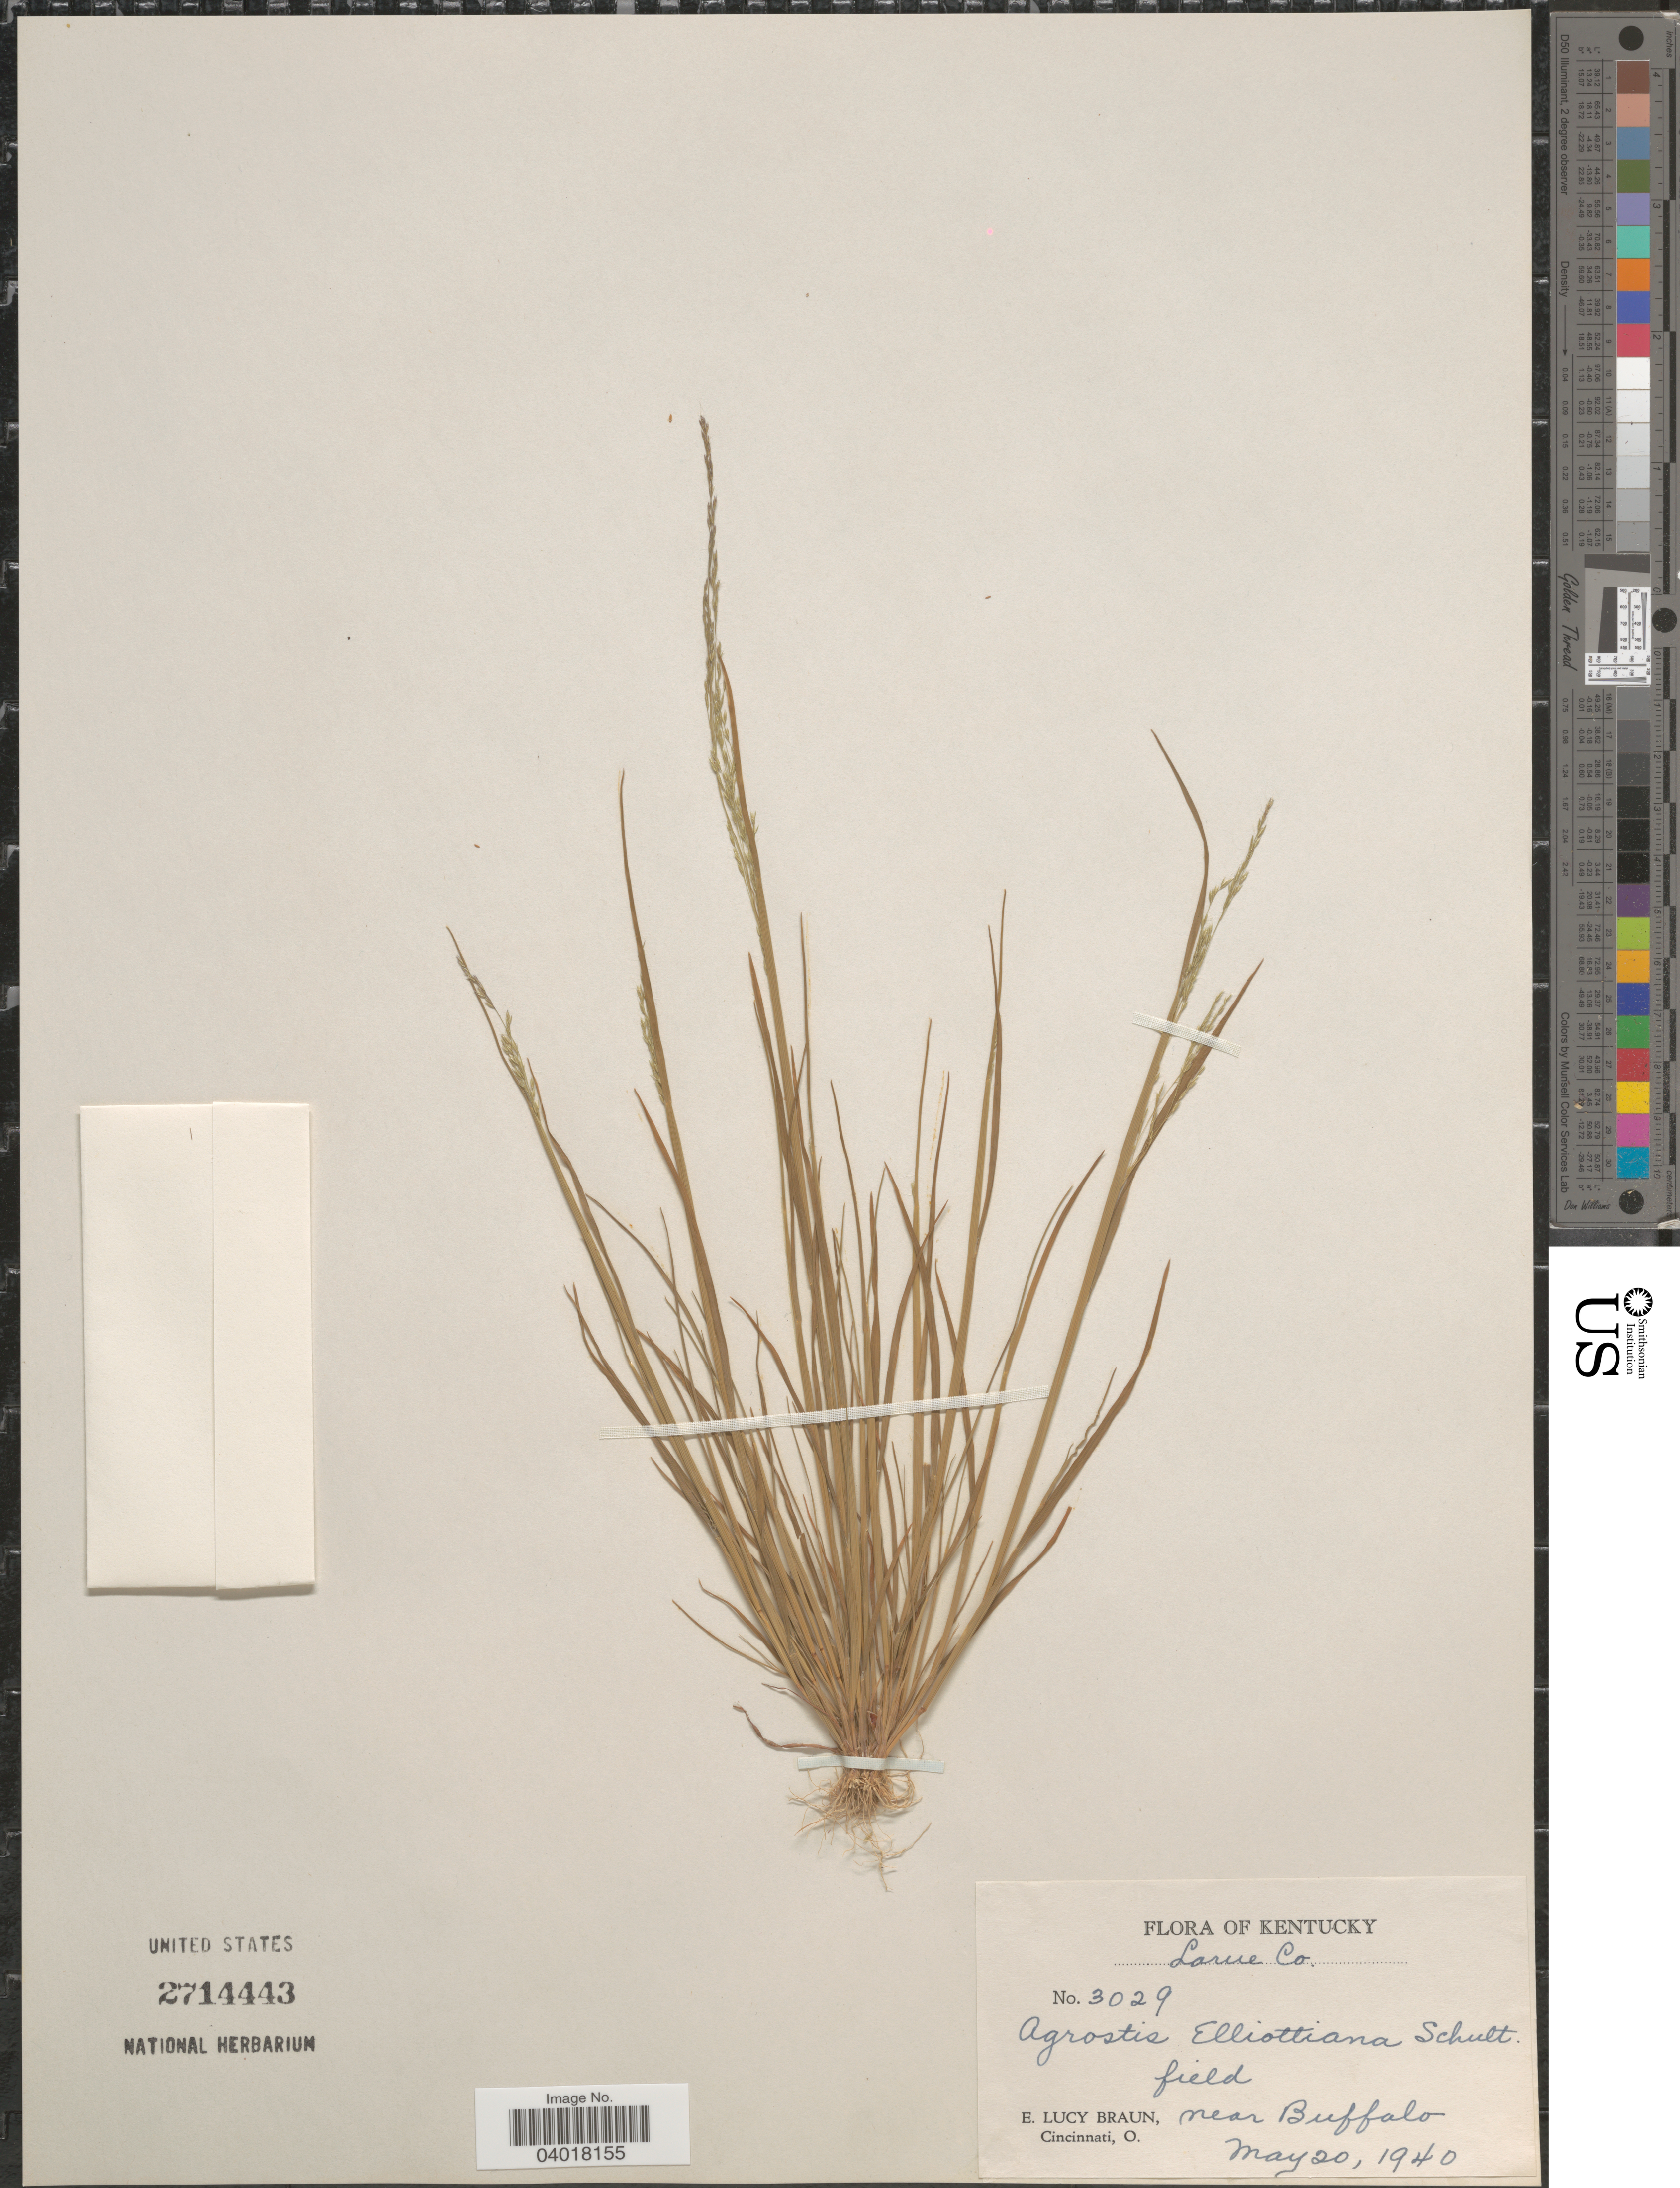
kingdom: Plantae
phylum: Tracheophyta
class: Liliopsida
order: Poales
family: Poaceae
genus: Agrostis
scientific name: Agrostis elliottiana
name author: Schult.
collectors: E. L. Braun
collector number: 3029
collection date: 1940-05-20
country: United States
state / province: Kentucky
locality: Larue Co. Near Buffalo.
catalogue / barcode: US 2714443